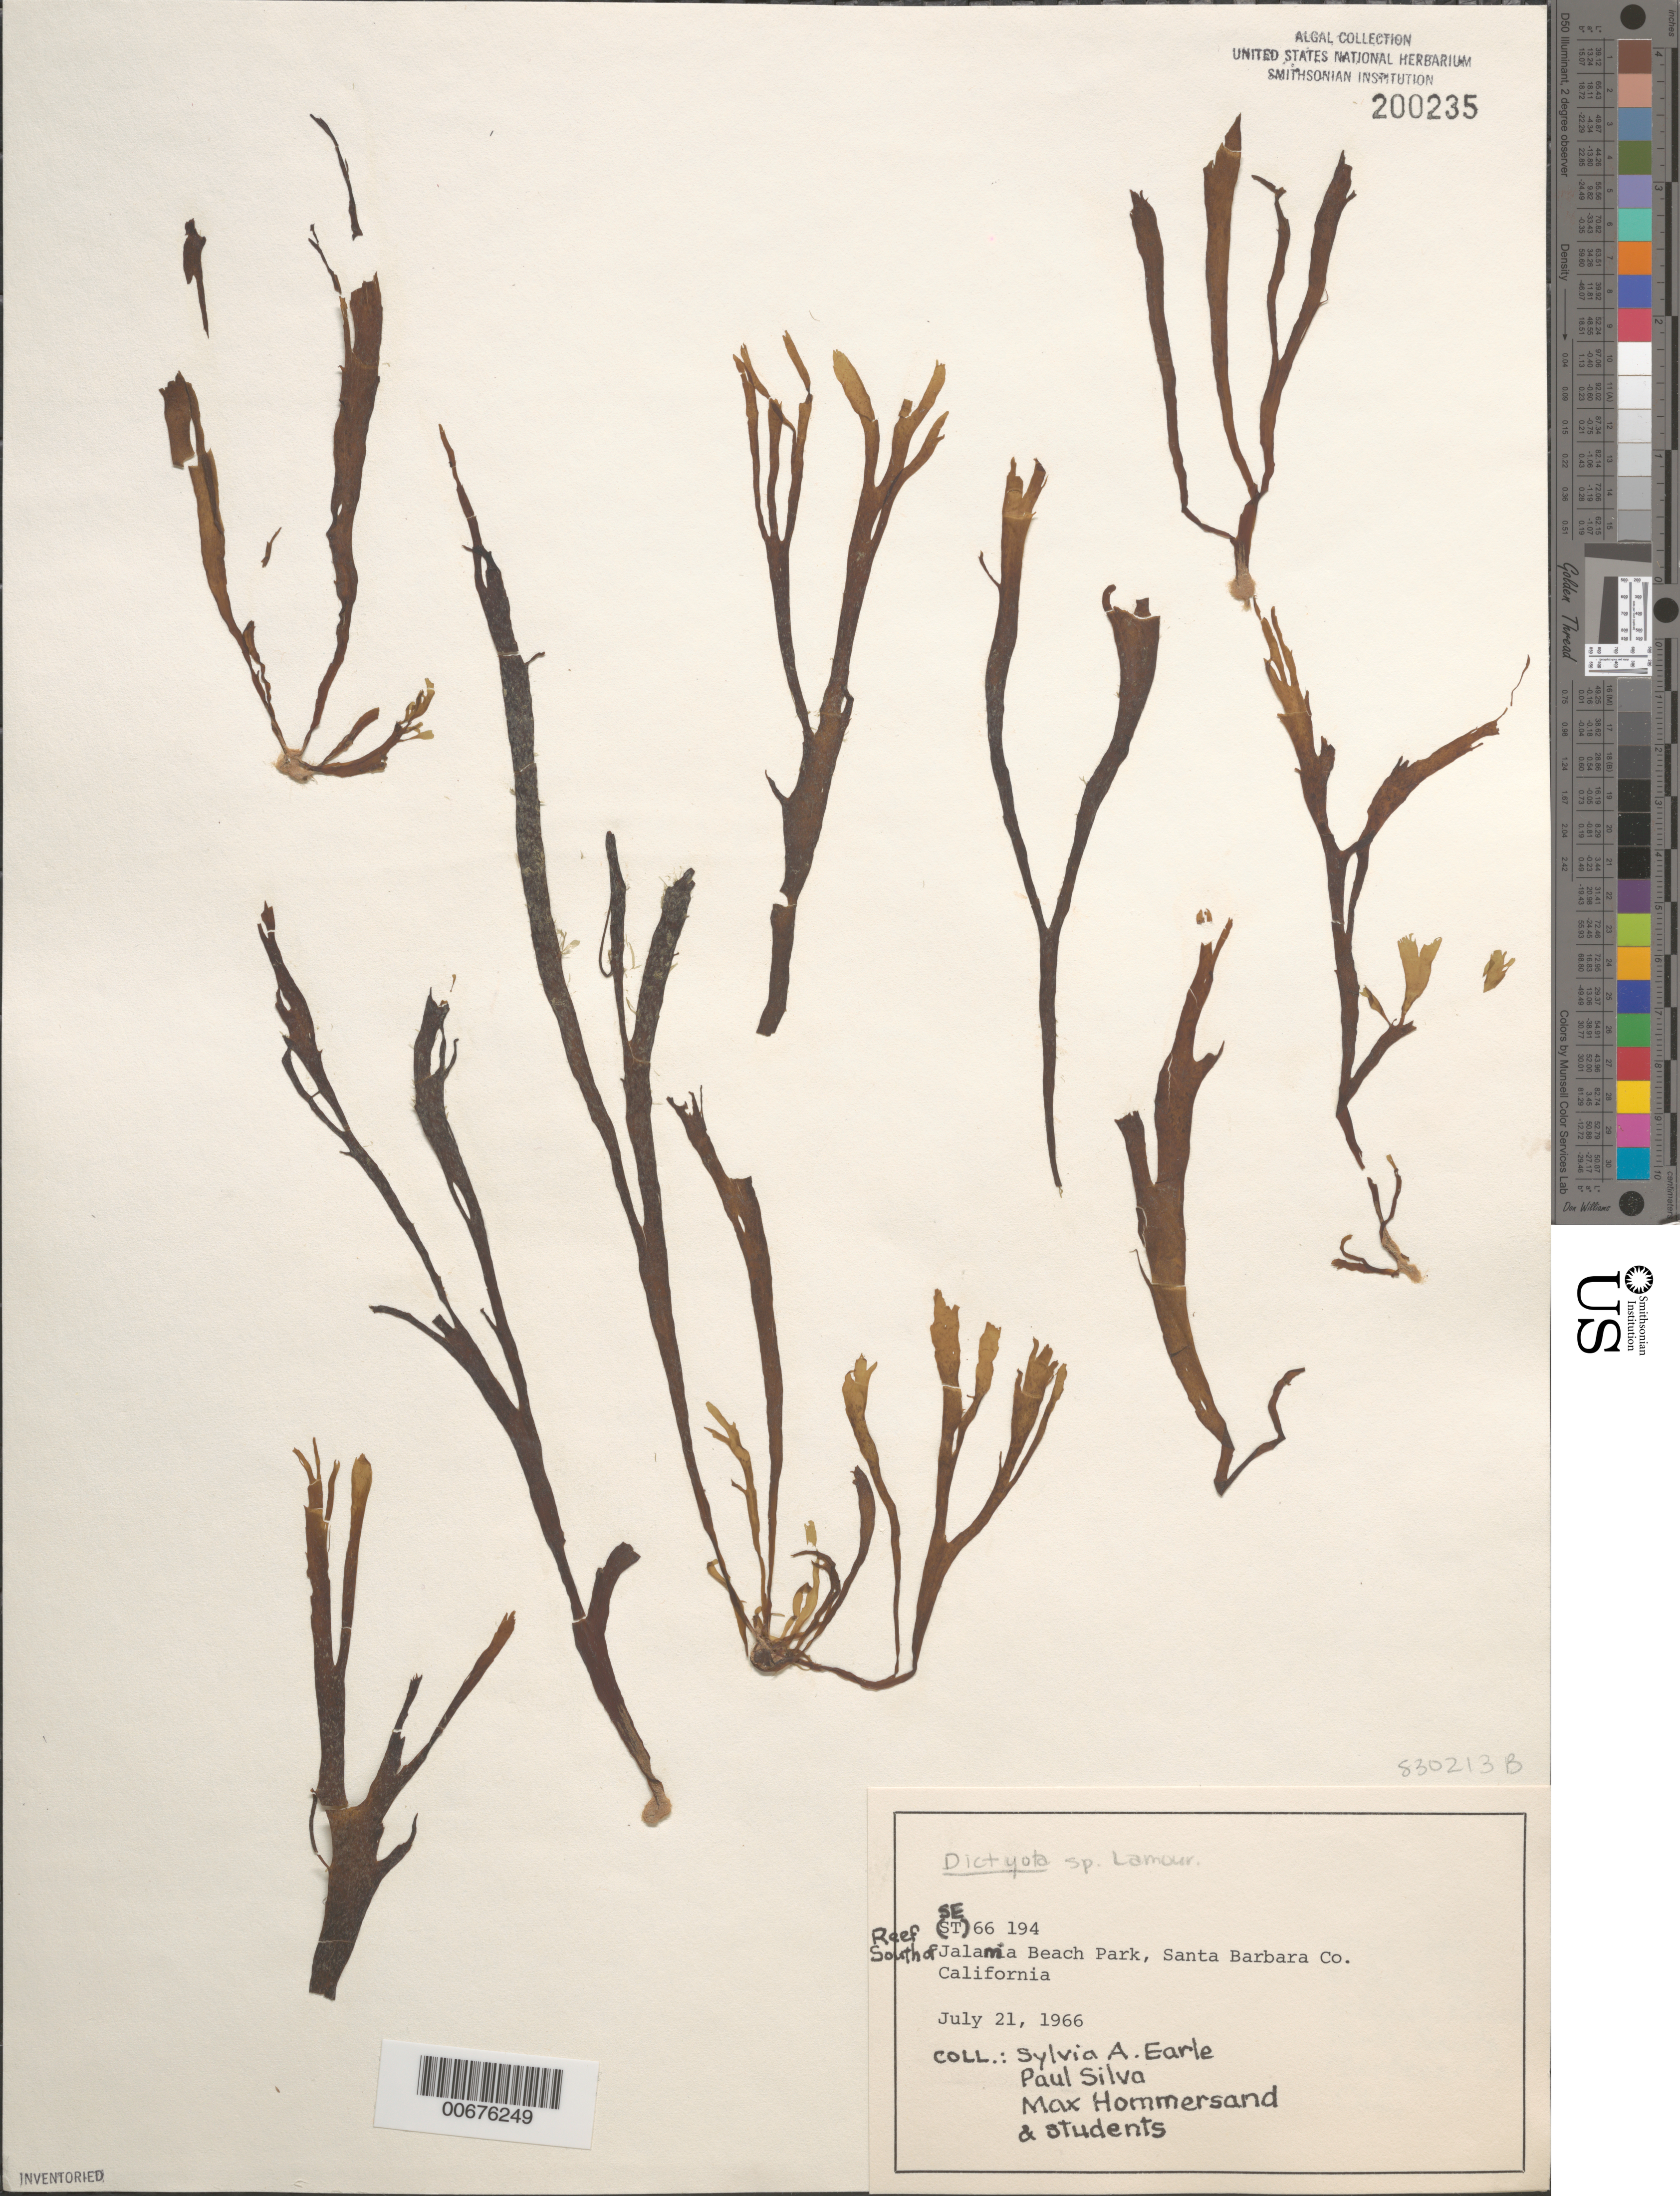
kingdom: Chromista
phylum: Ochrophyta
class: Phaeophyceae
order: Dictyotales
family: Dictyotaceae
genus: Dictyota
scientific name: Dictyota sp.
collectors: S. A. Earle, P. C. Silva, M. H. Hommersand & Bodega Algae Class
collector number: Se 66194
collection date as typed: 21 Jul 1966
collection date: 1966-07-21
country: United States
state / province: California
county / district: Santa Barbara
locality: Reef south of Jalama Beach Park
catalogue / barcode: US 200235